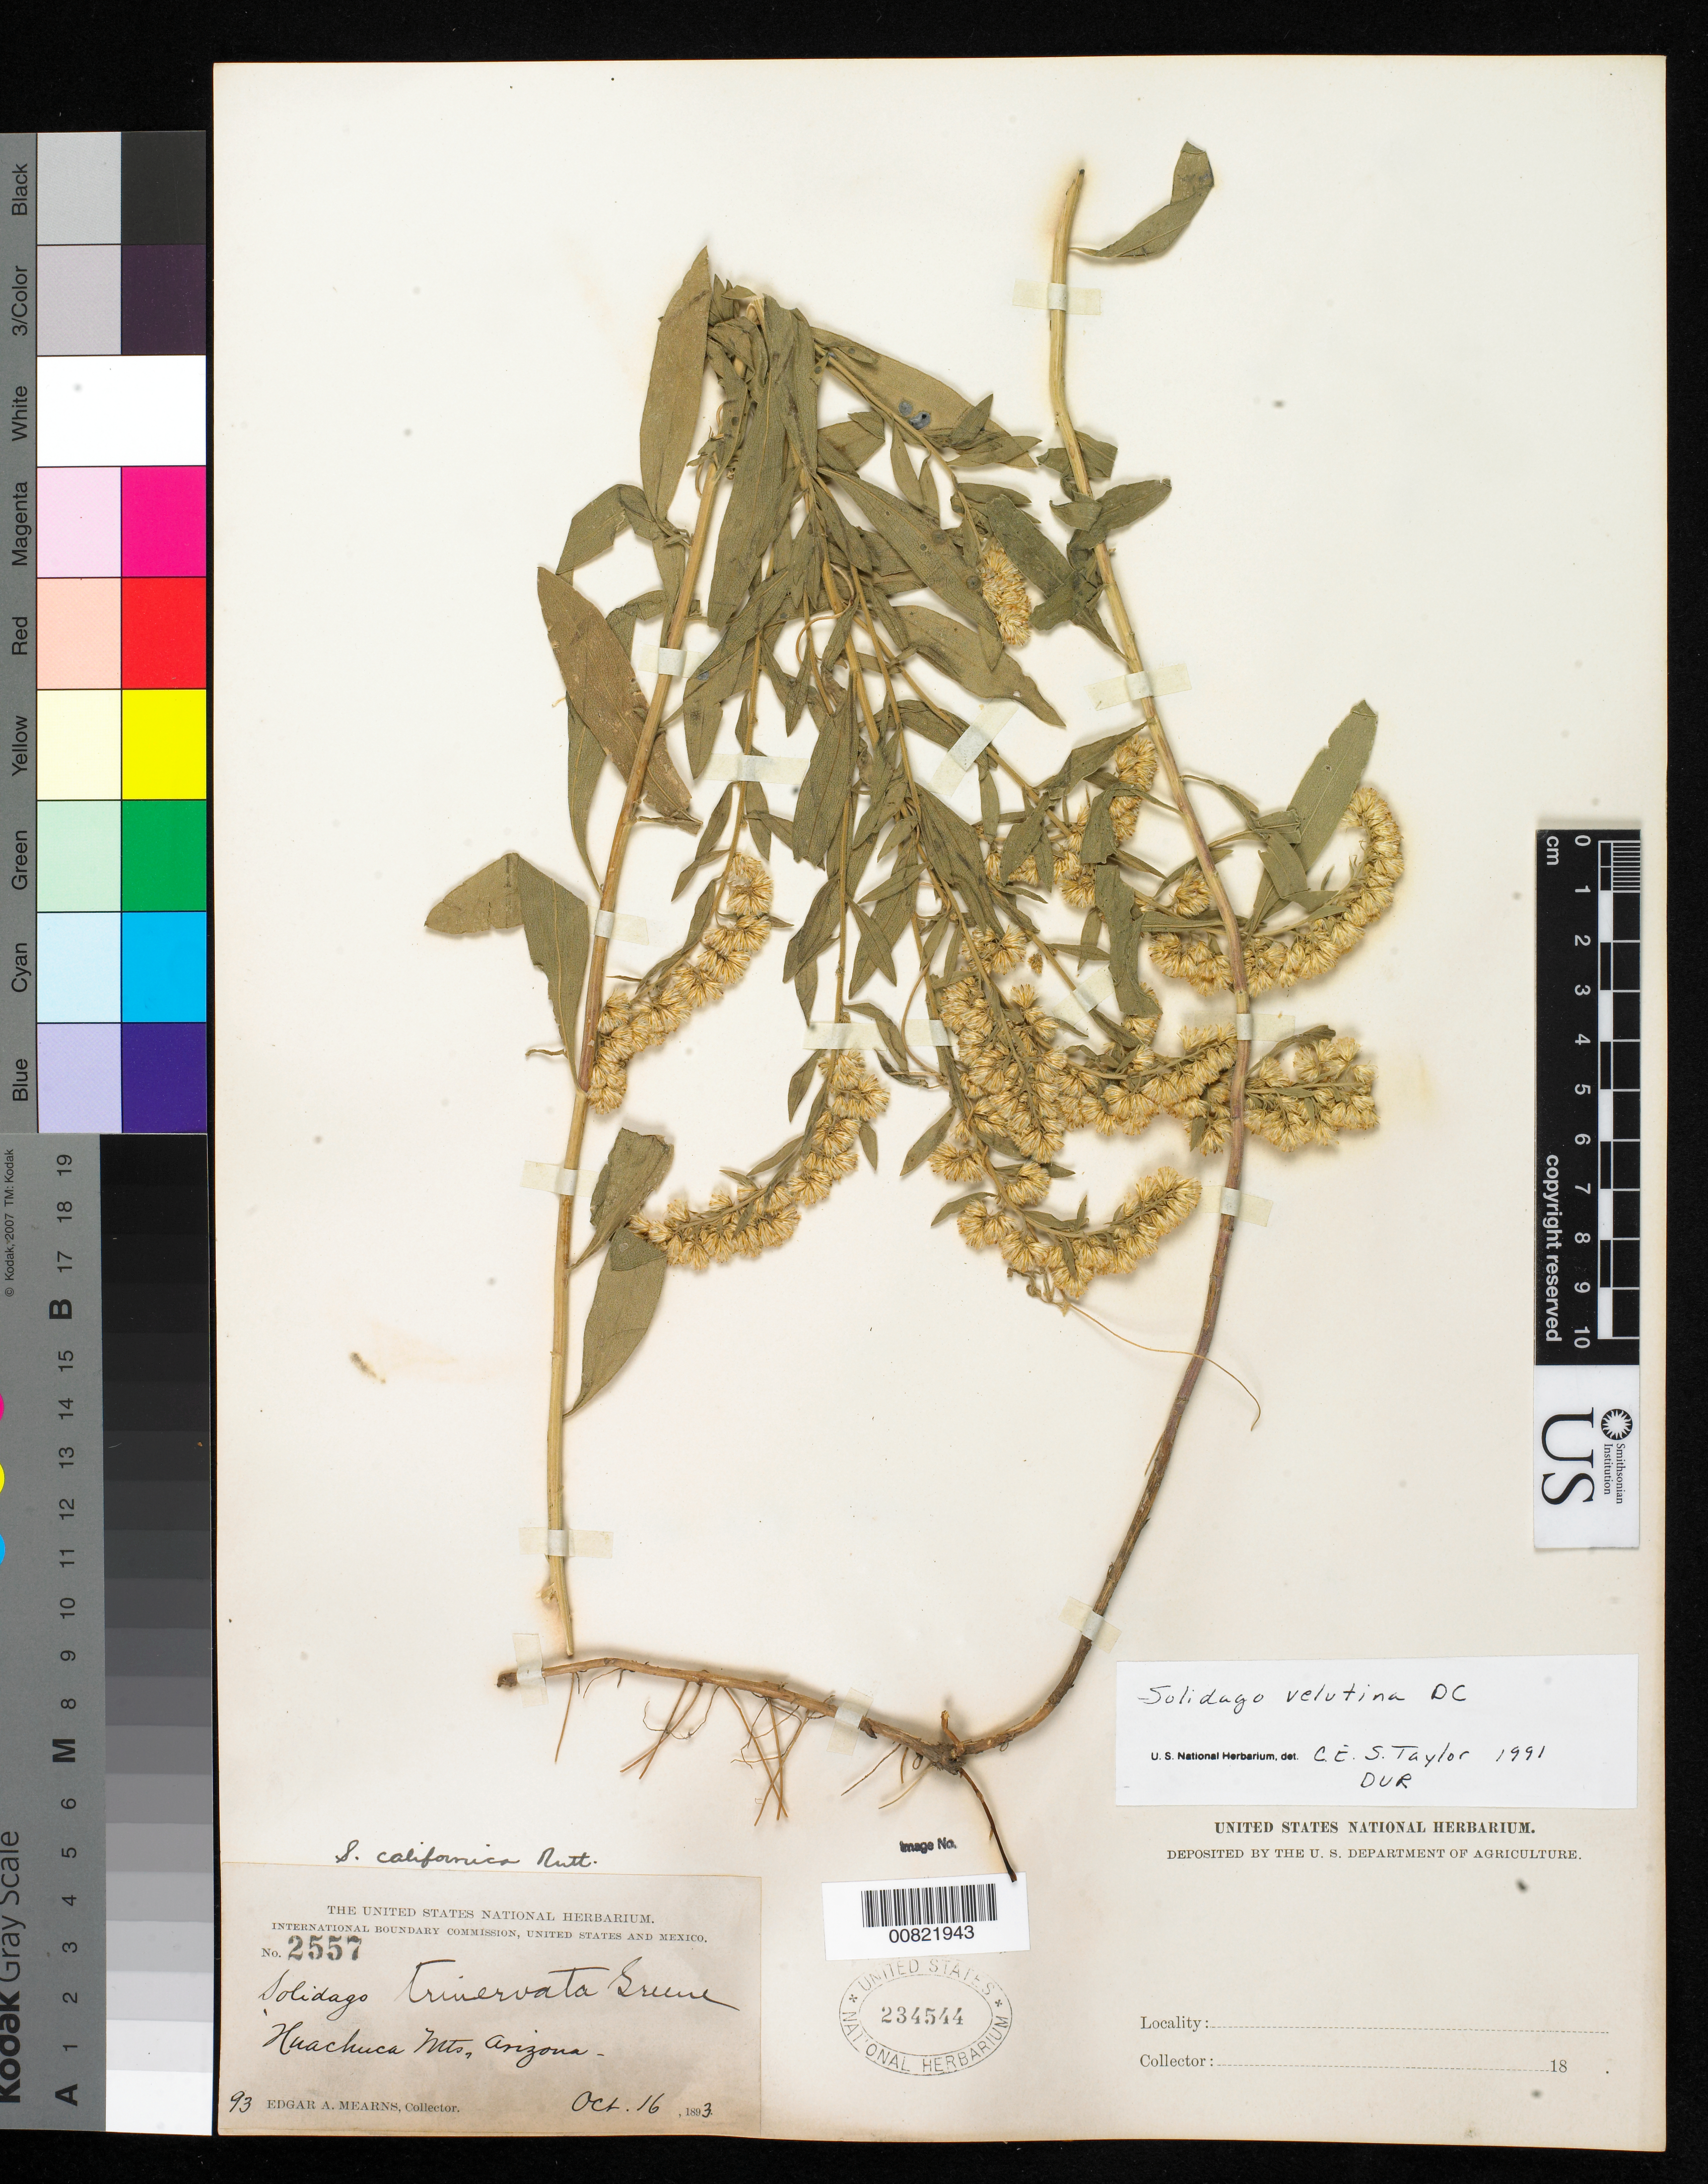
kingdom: Plantae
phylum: Tracheophyta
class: Magnoliopsida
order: Asterales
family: Asteraceae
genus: Solidago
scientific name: Solidago velutina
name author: DC.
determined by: Taylor, Charlotte M.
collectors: E. A. Mearns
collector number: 2557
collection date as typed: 16 Oct 1893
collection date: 1893-10-16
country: United States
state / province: Arizona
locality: Huachuca Mts.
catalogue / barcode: US 234544